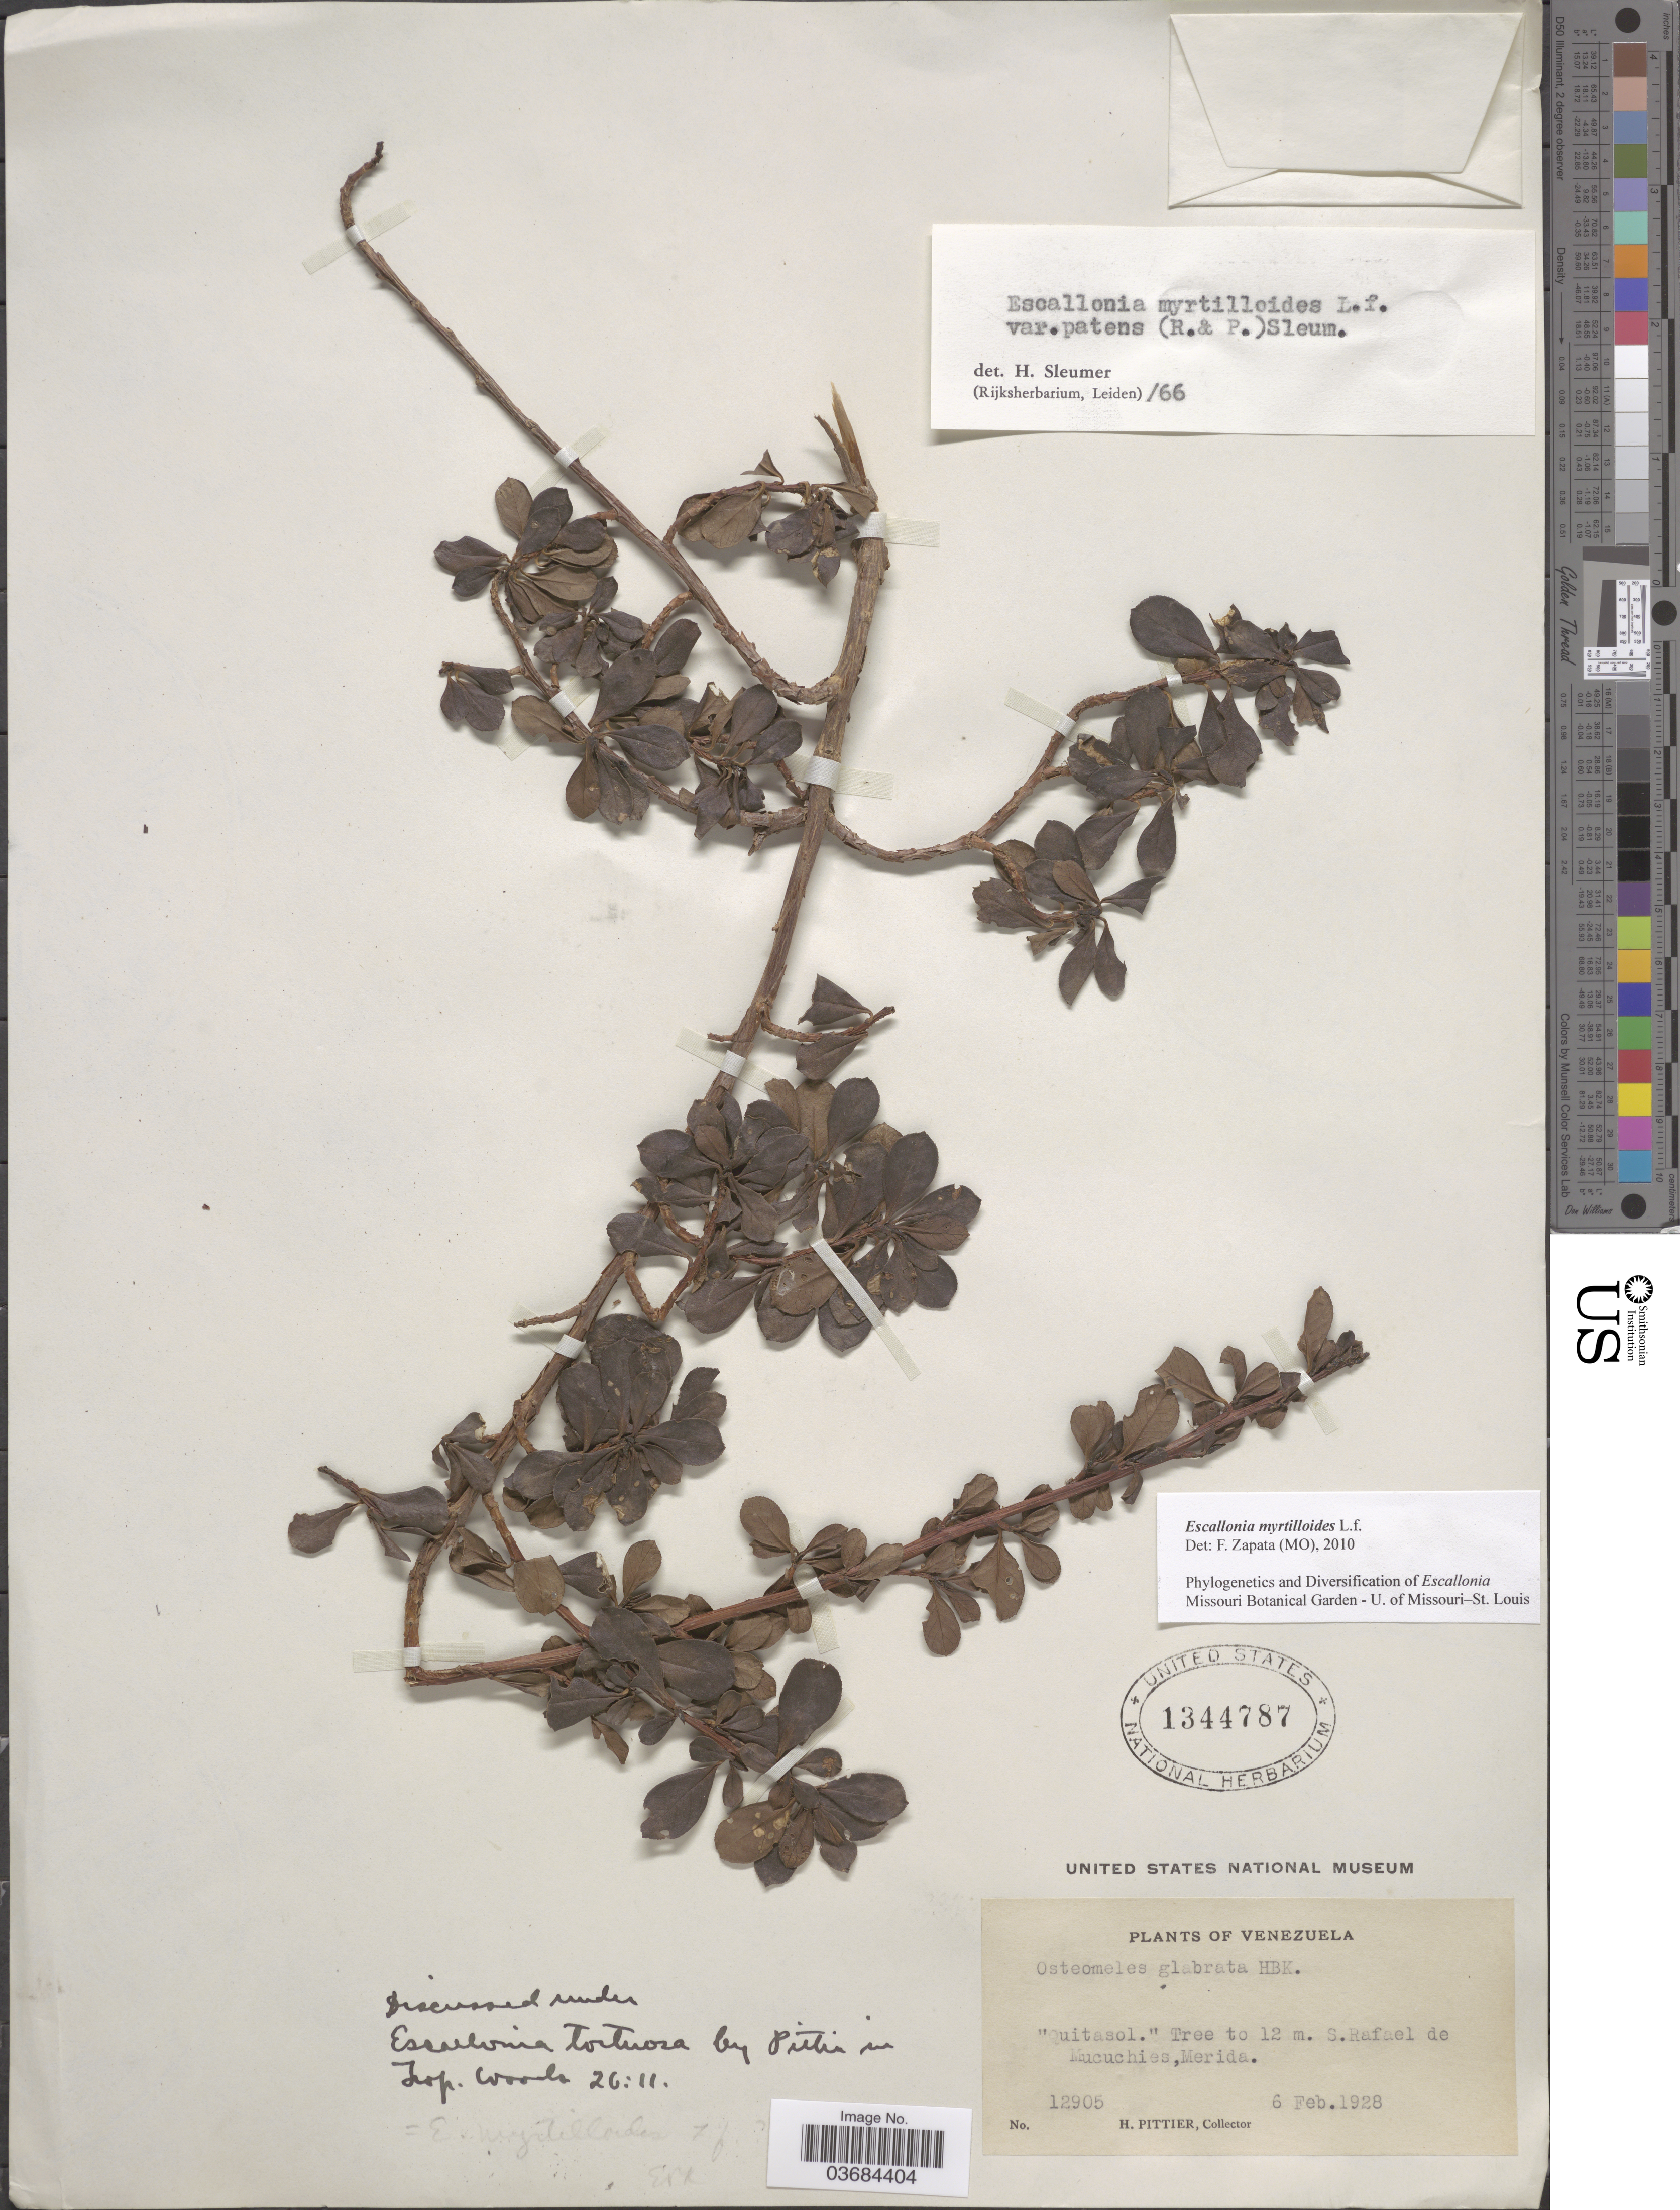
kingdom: Plantae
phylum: Tracheophyta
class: Magnoliopsida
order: Escalloniales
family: Escalloniaceae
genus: Escallonia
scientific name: Escallonia myrtilloides var. myrtilloides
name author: L. f.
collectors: H. F. Pittier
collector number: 12905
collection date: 1928-02-06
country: Venezuela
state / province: Merida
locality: S. Rafael de Mucuchies.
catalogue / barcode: US 1344787